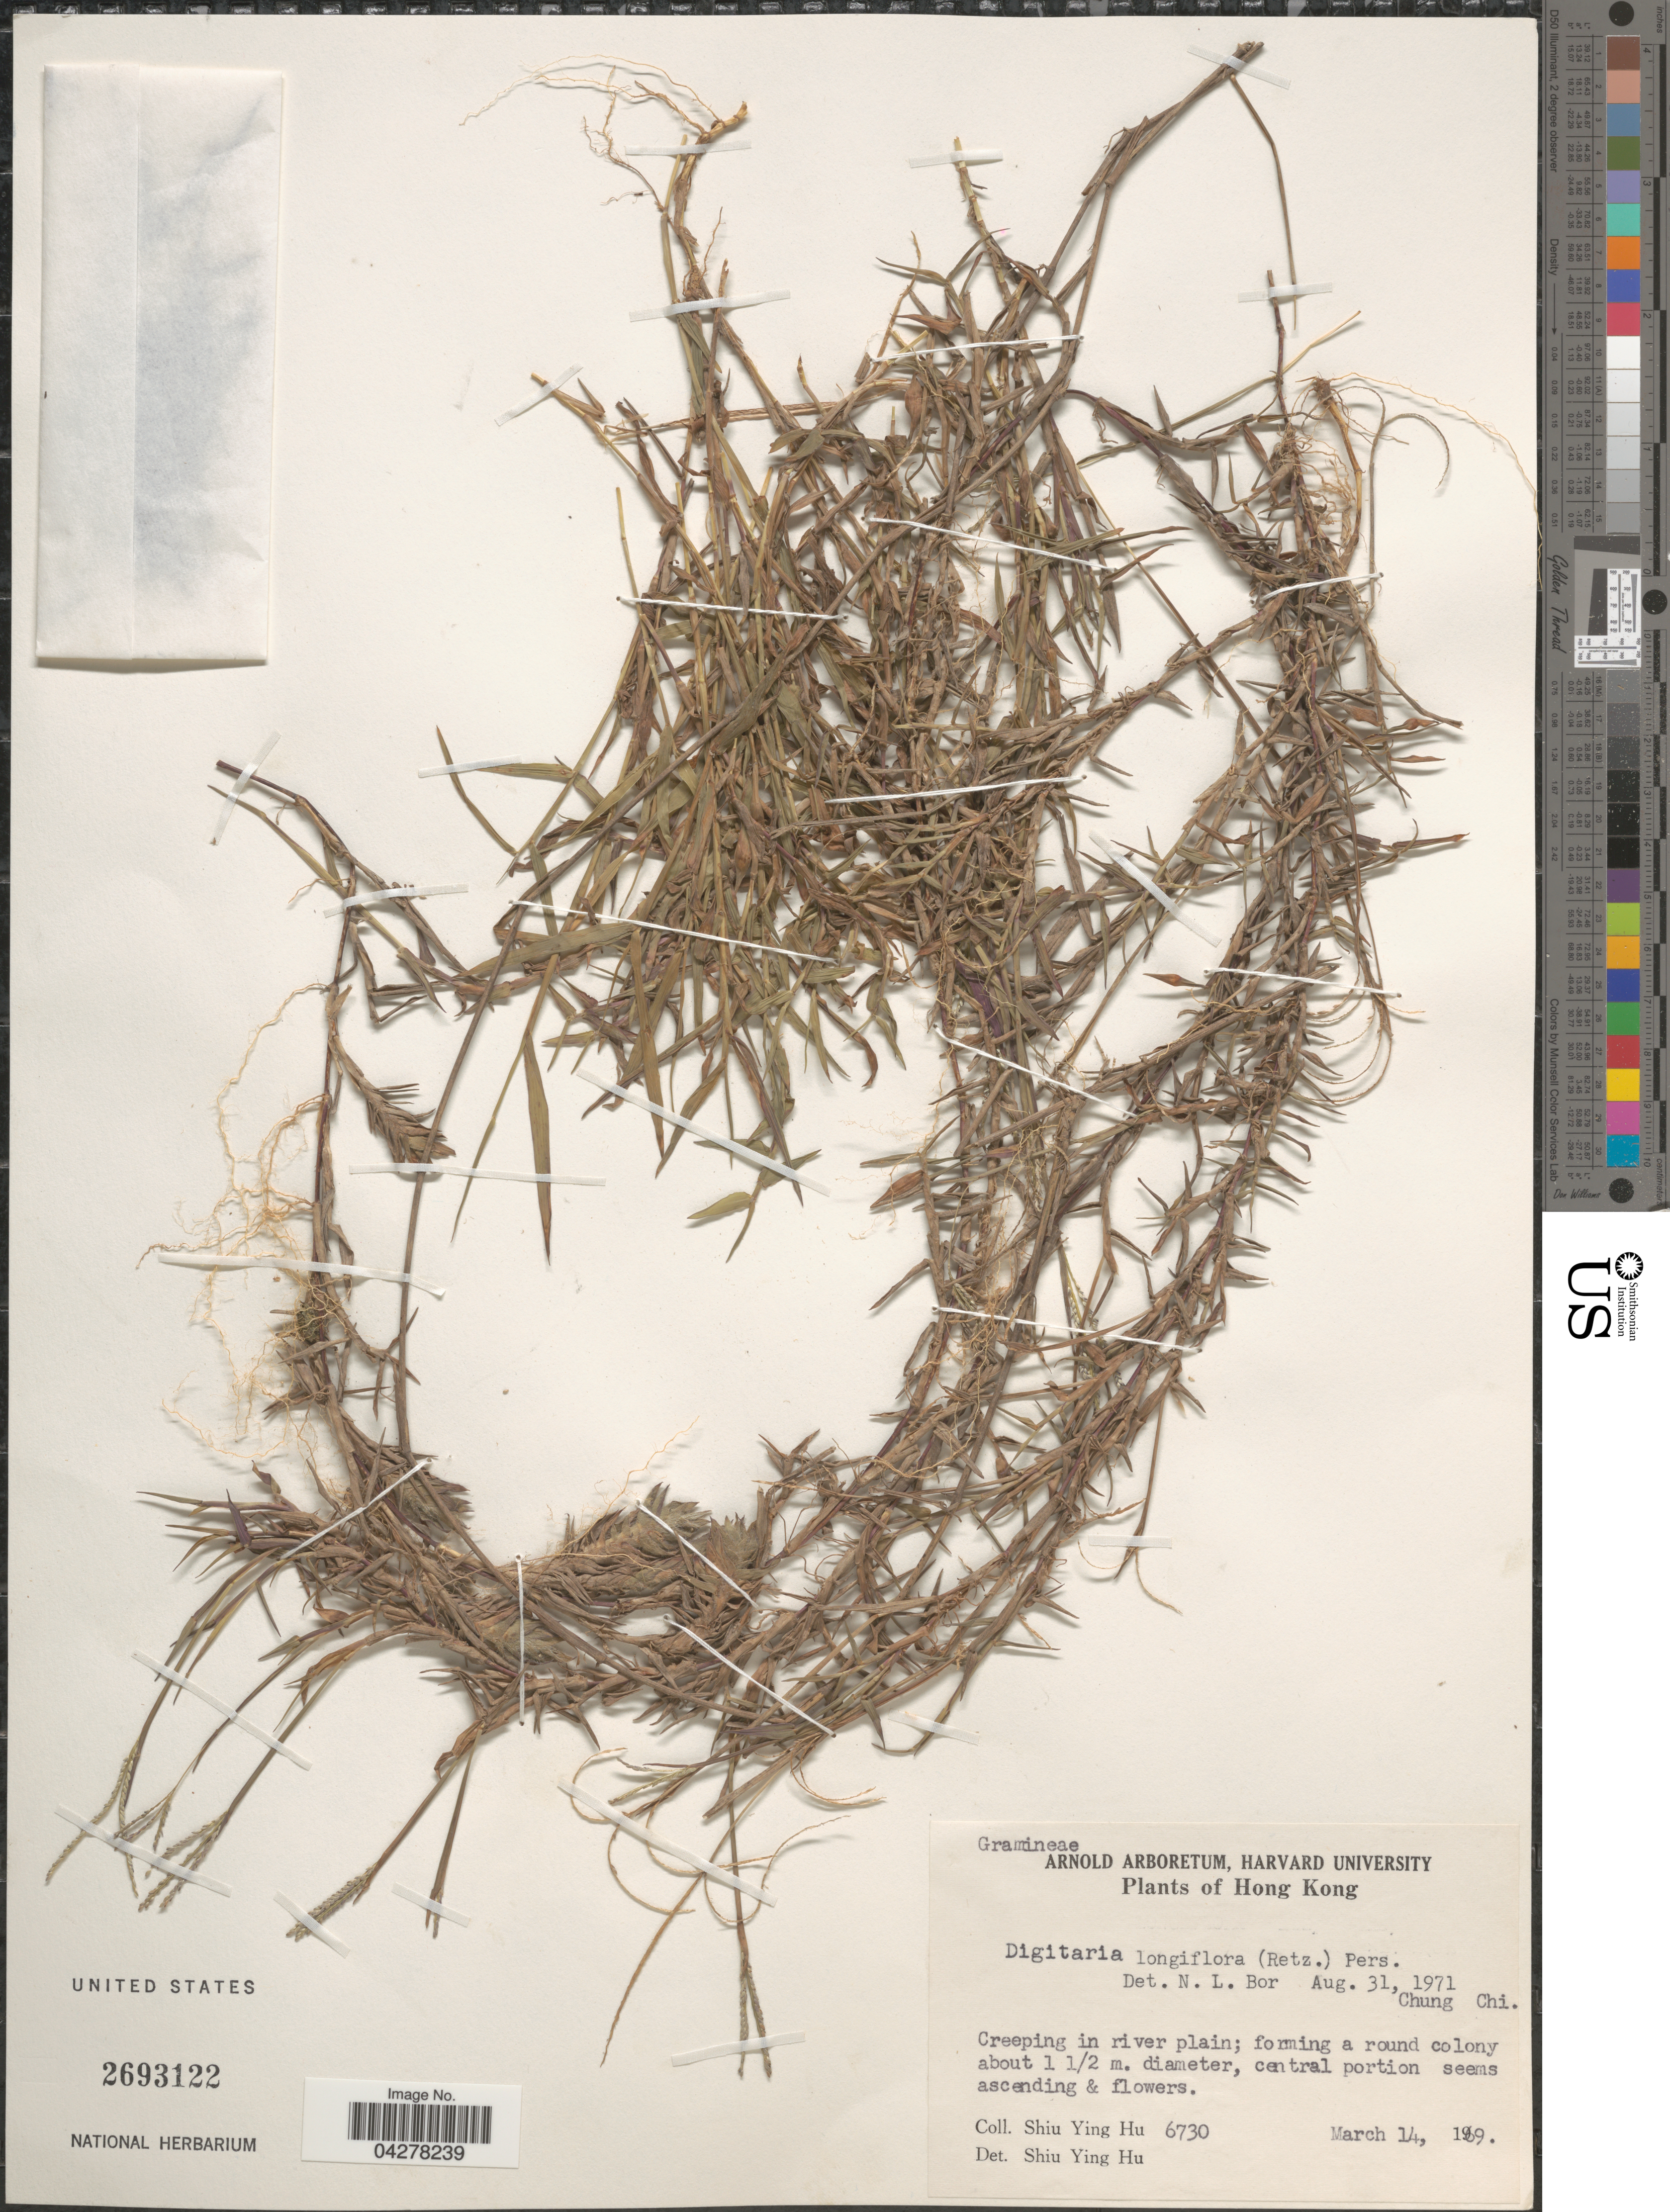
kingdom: Plantae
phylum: Tracheophyta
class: Liliopsida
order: Poales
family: Poaceae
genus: Digitaria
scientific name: Digitaria longiflora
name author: (Retz.) Pers.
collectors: S. Y. Hu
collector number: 6730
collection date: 1969-03-14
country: China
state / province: Hong Kong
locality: Creeping in river plain; forming a round colony about 1½ m. diameter, central portion seems ascending & flowers.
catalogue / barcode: US 2693122